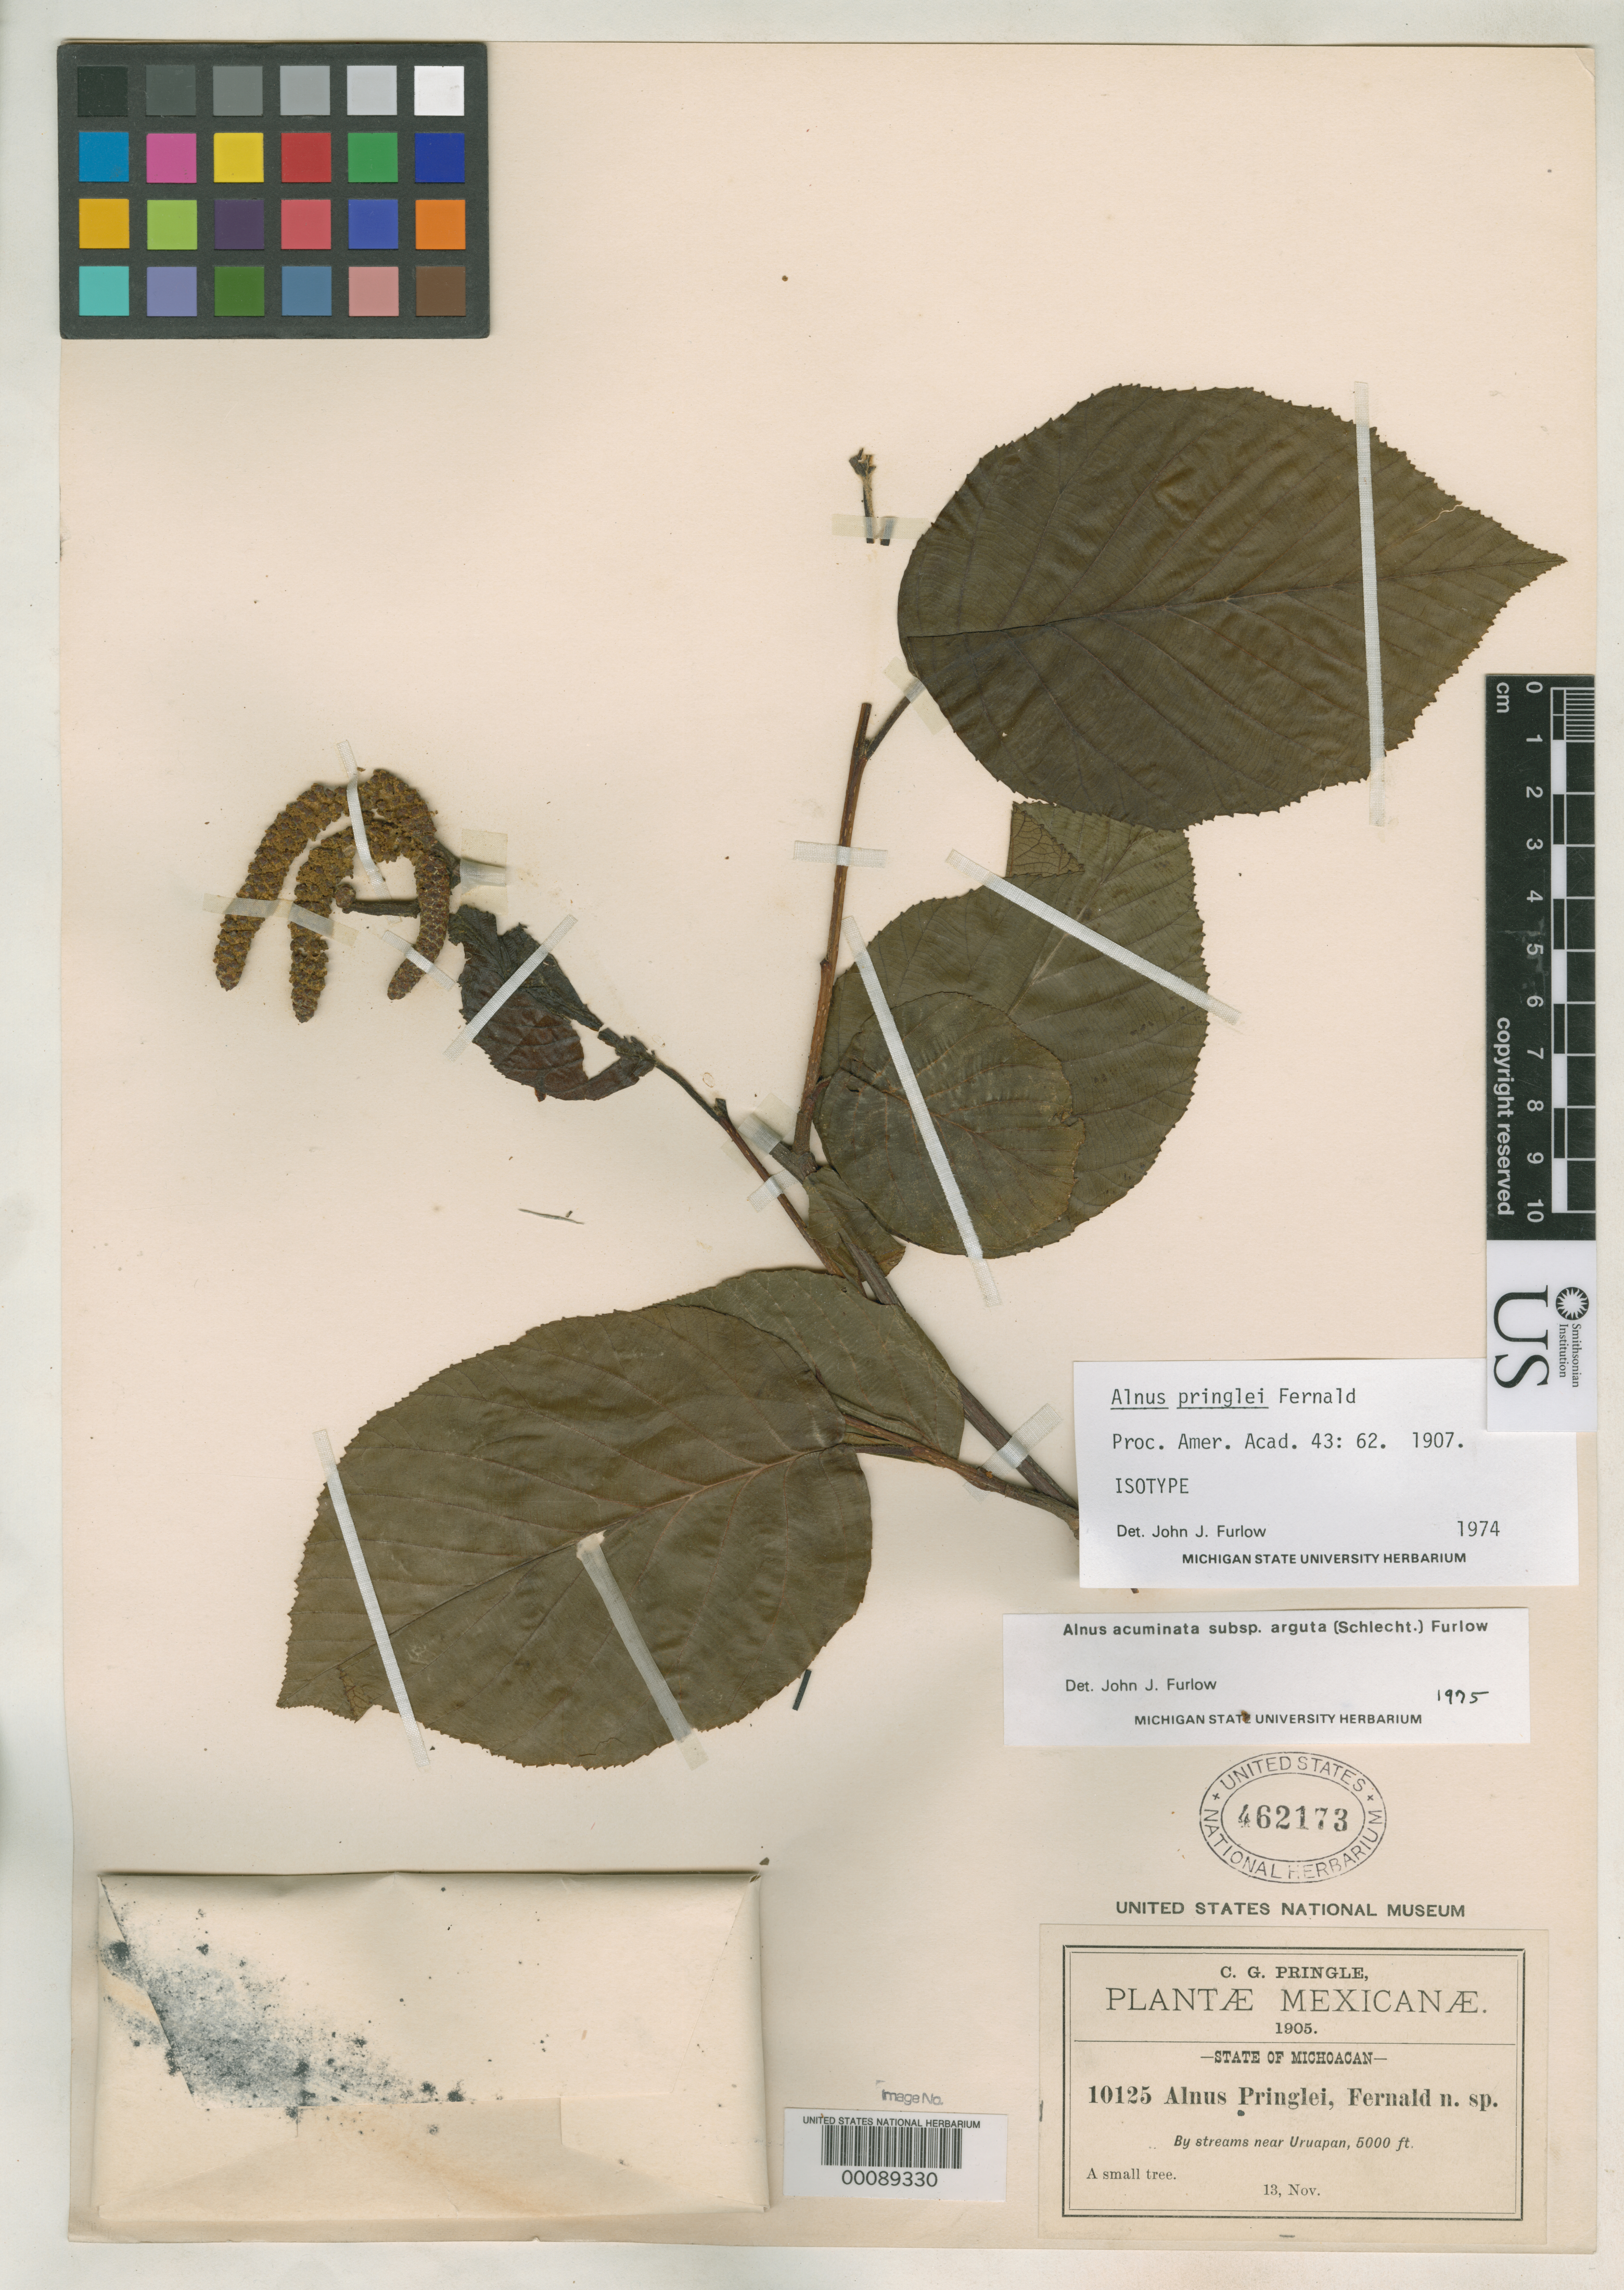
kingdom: Plantae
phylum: Tracheophyta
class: Magnoliopsida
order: Fagales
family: Betulaceae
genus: Alnus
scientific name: Alnus pringlei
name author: Fernald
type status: Isotype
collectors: C. G. Pringle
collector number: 10125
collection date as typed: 13 Nov 1905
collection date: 1905-11-13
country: Mexico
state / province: Michoacán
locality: Uruapan.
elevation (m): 1525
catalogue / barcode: US 462173